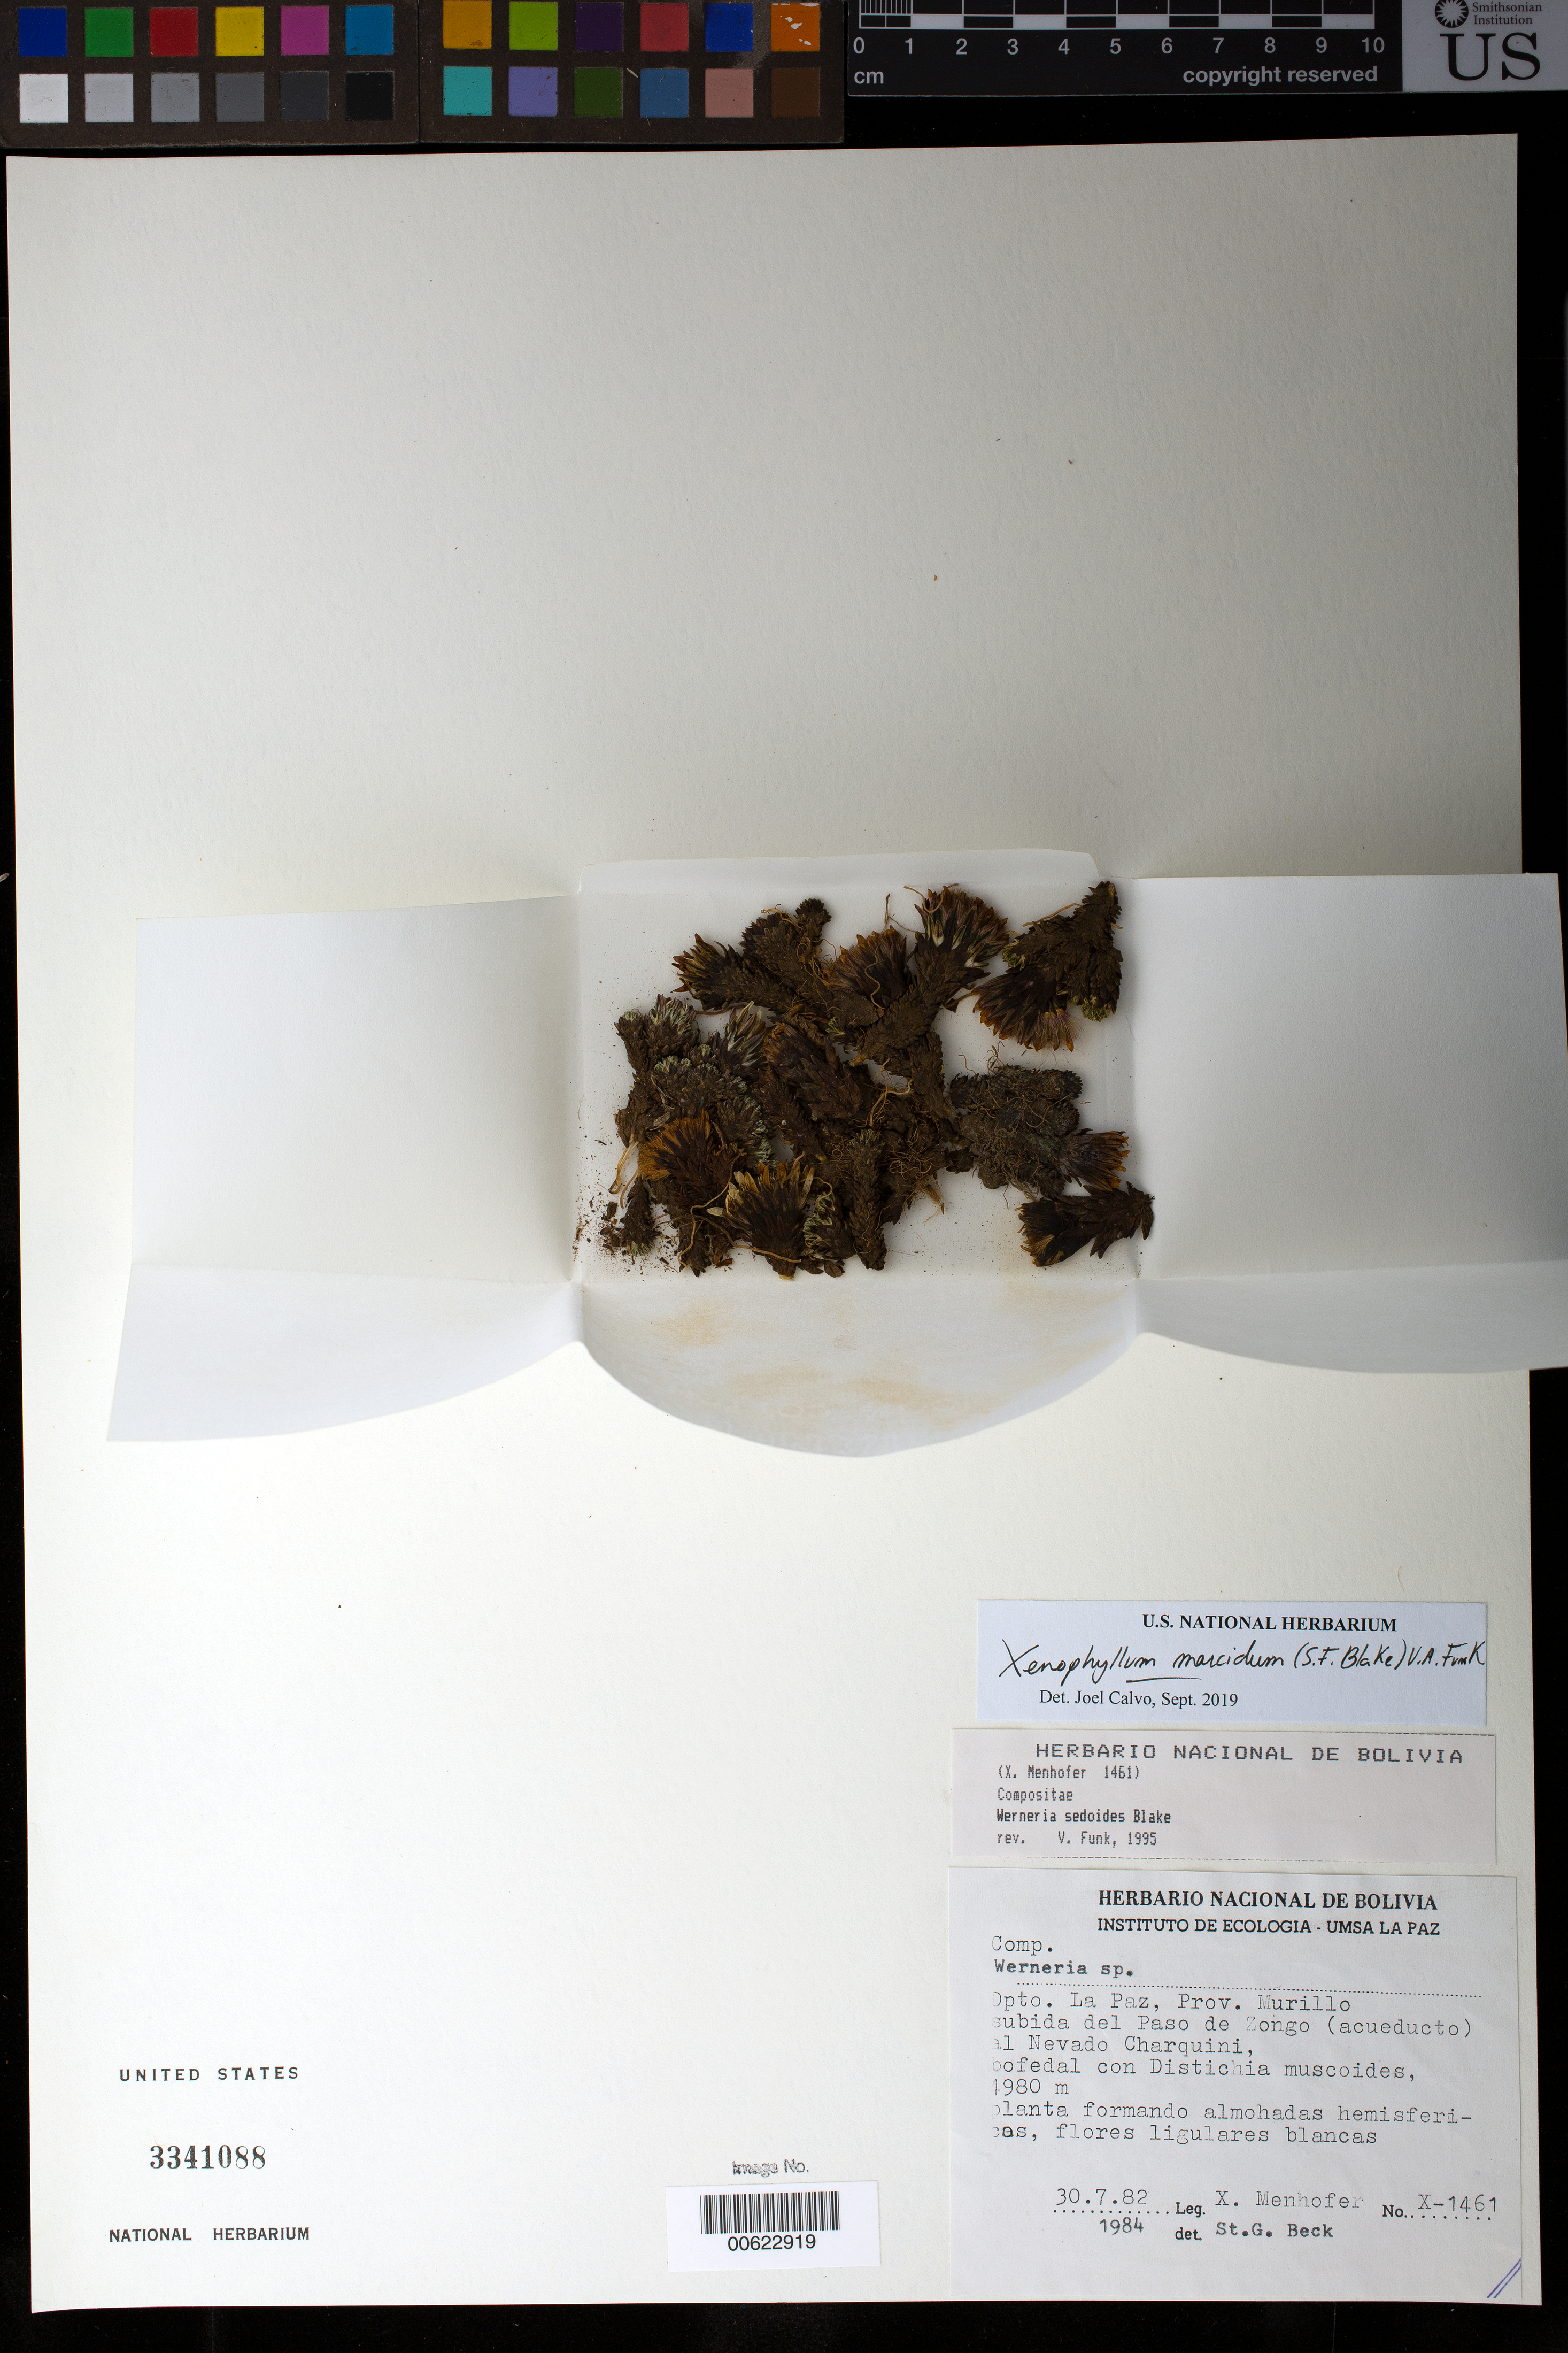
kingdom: Plantae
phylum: Tracheophyta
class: Magnoliopsida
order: Asterales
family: Asteraceae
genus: Xenophyllum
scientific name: Xenophyllum marcidum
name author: (S.F. Blake) V.A. Funk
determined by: Calvo, Joel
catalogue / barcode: US 3341088